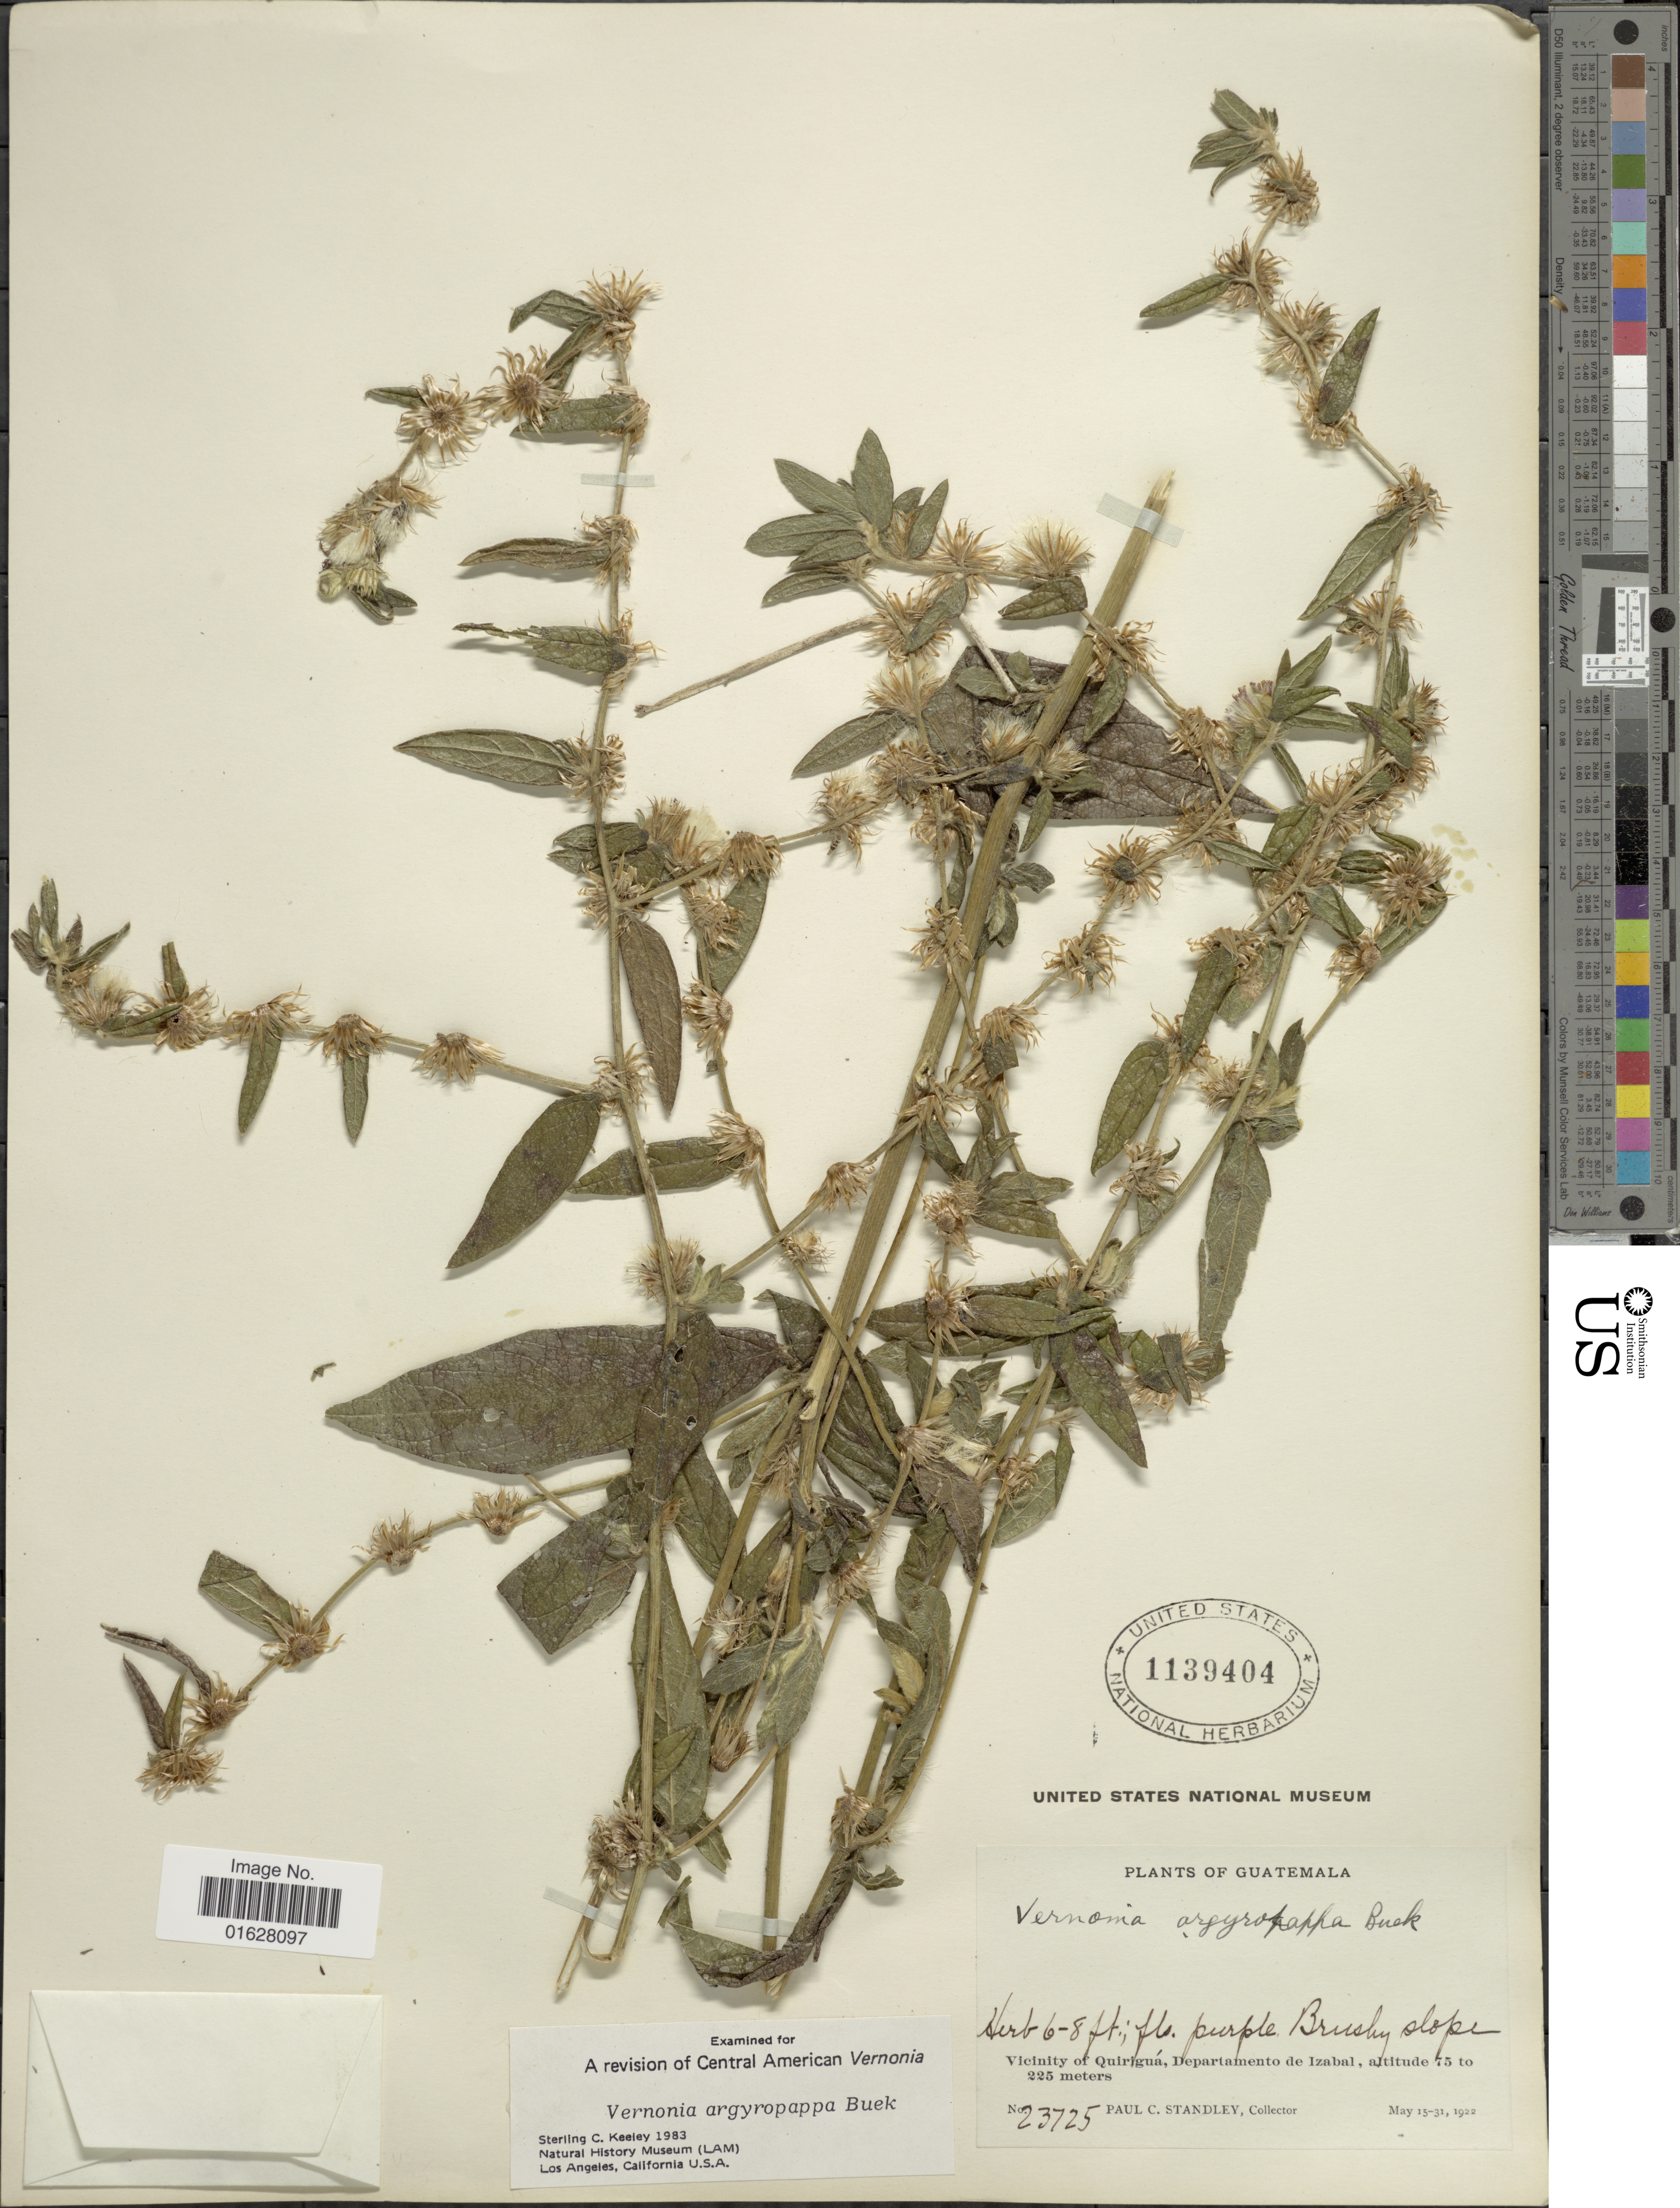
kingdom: Plantae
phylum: Tracheophyta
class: Magnoliopsida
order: Asterales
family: Asteraceae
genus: Lepidaploa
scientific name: Lepidaploa salzmannii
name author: (DC.) H. Rob.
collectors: P. C. Standley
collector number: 23725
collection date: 1922-05-15/1922-05-31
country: Guatemala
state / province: Izabal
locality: Guatemala. Vicinity of Quirigua, Departamento de Izabal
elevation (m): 75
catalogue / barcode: US 1139404